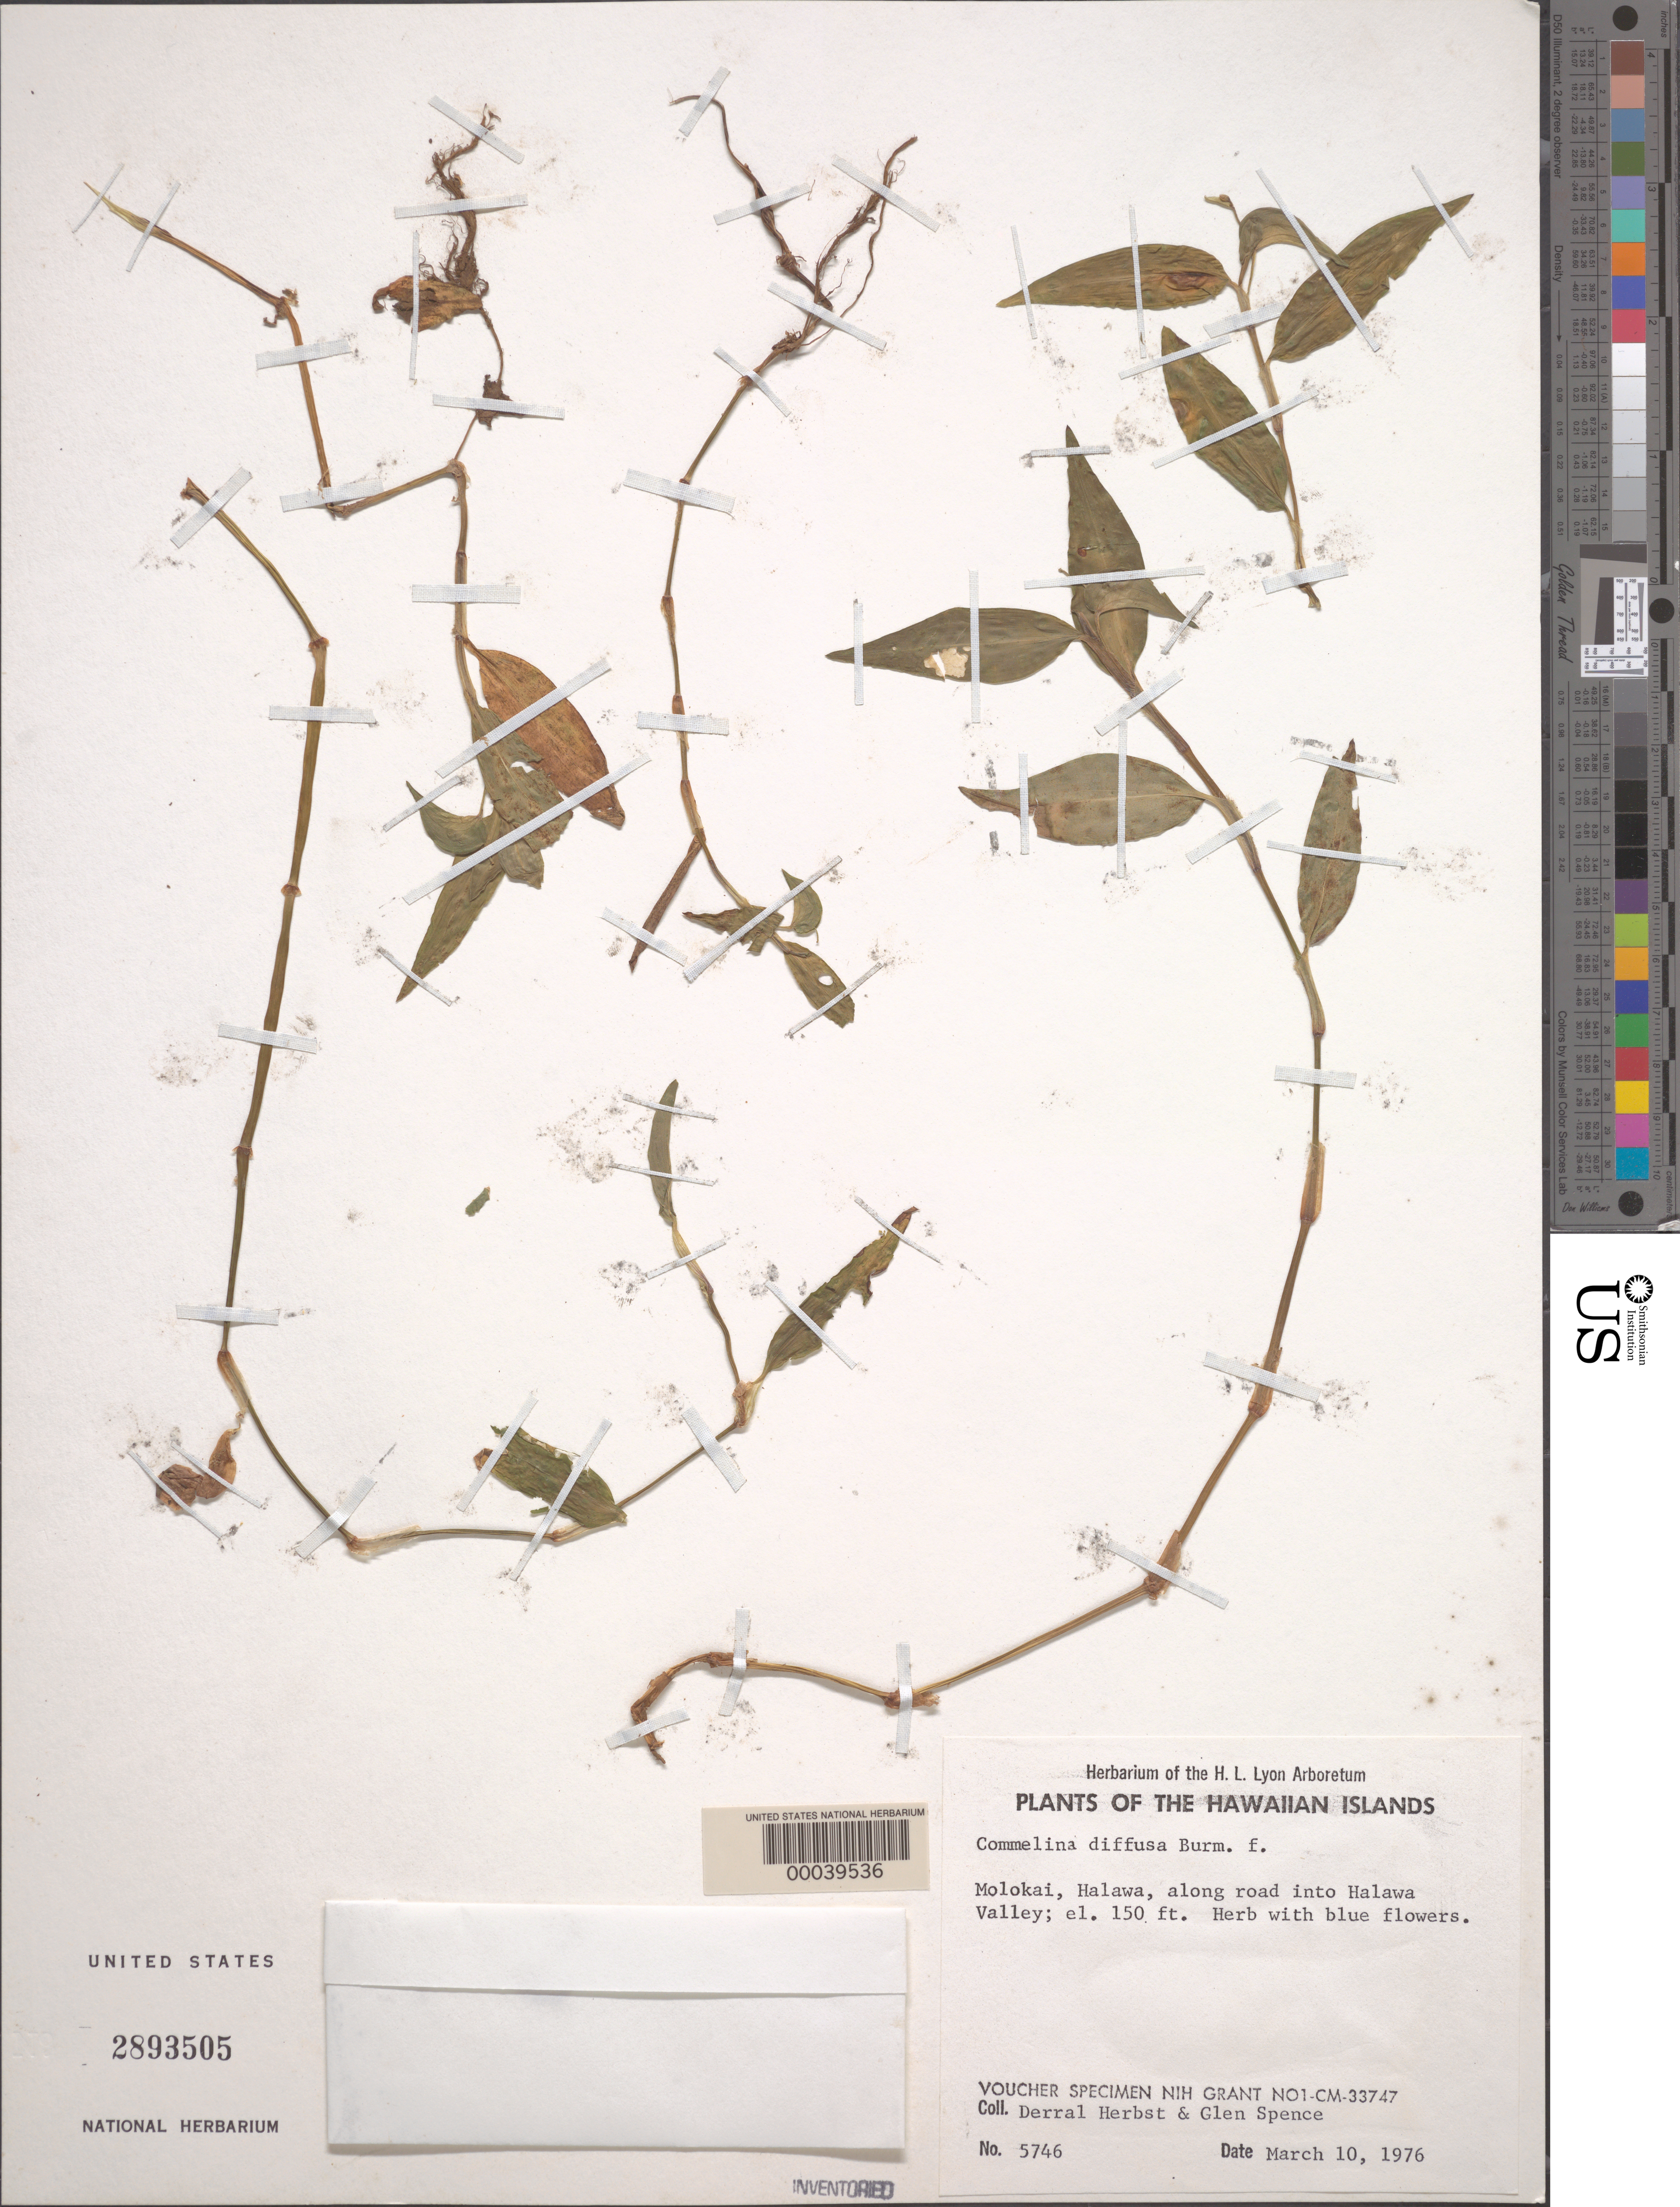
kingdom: Plantae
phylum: Tracheophyta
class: Liliopsida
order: Commelinales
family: Commelinaceae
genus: Commelina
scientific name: Commelina diffusa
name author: Burm. f.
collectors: D. R. Herbst & G. Spence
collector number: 5746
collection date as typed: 10 Mar 1976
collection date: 1976-03-10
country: United States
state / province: Hawaii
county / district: Maui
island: Moloka'i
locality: Halawa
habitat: Roadside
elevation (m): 46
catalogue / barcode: US 2893505